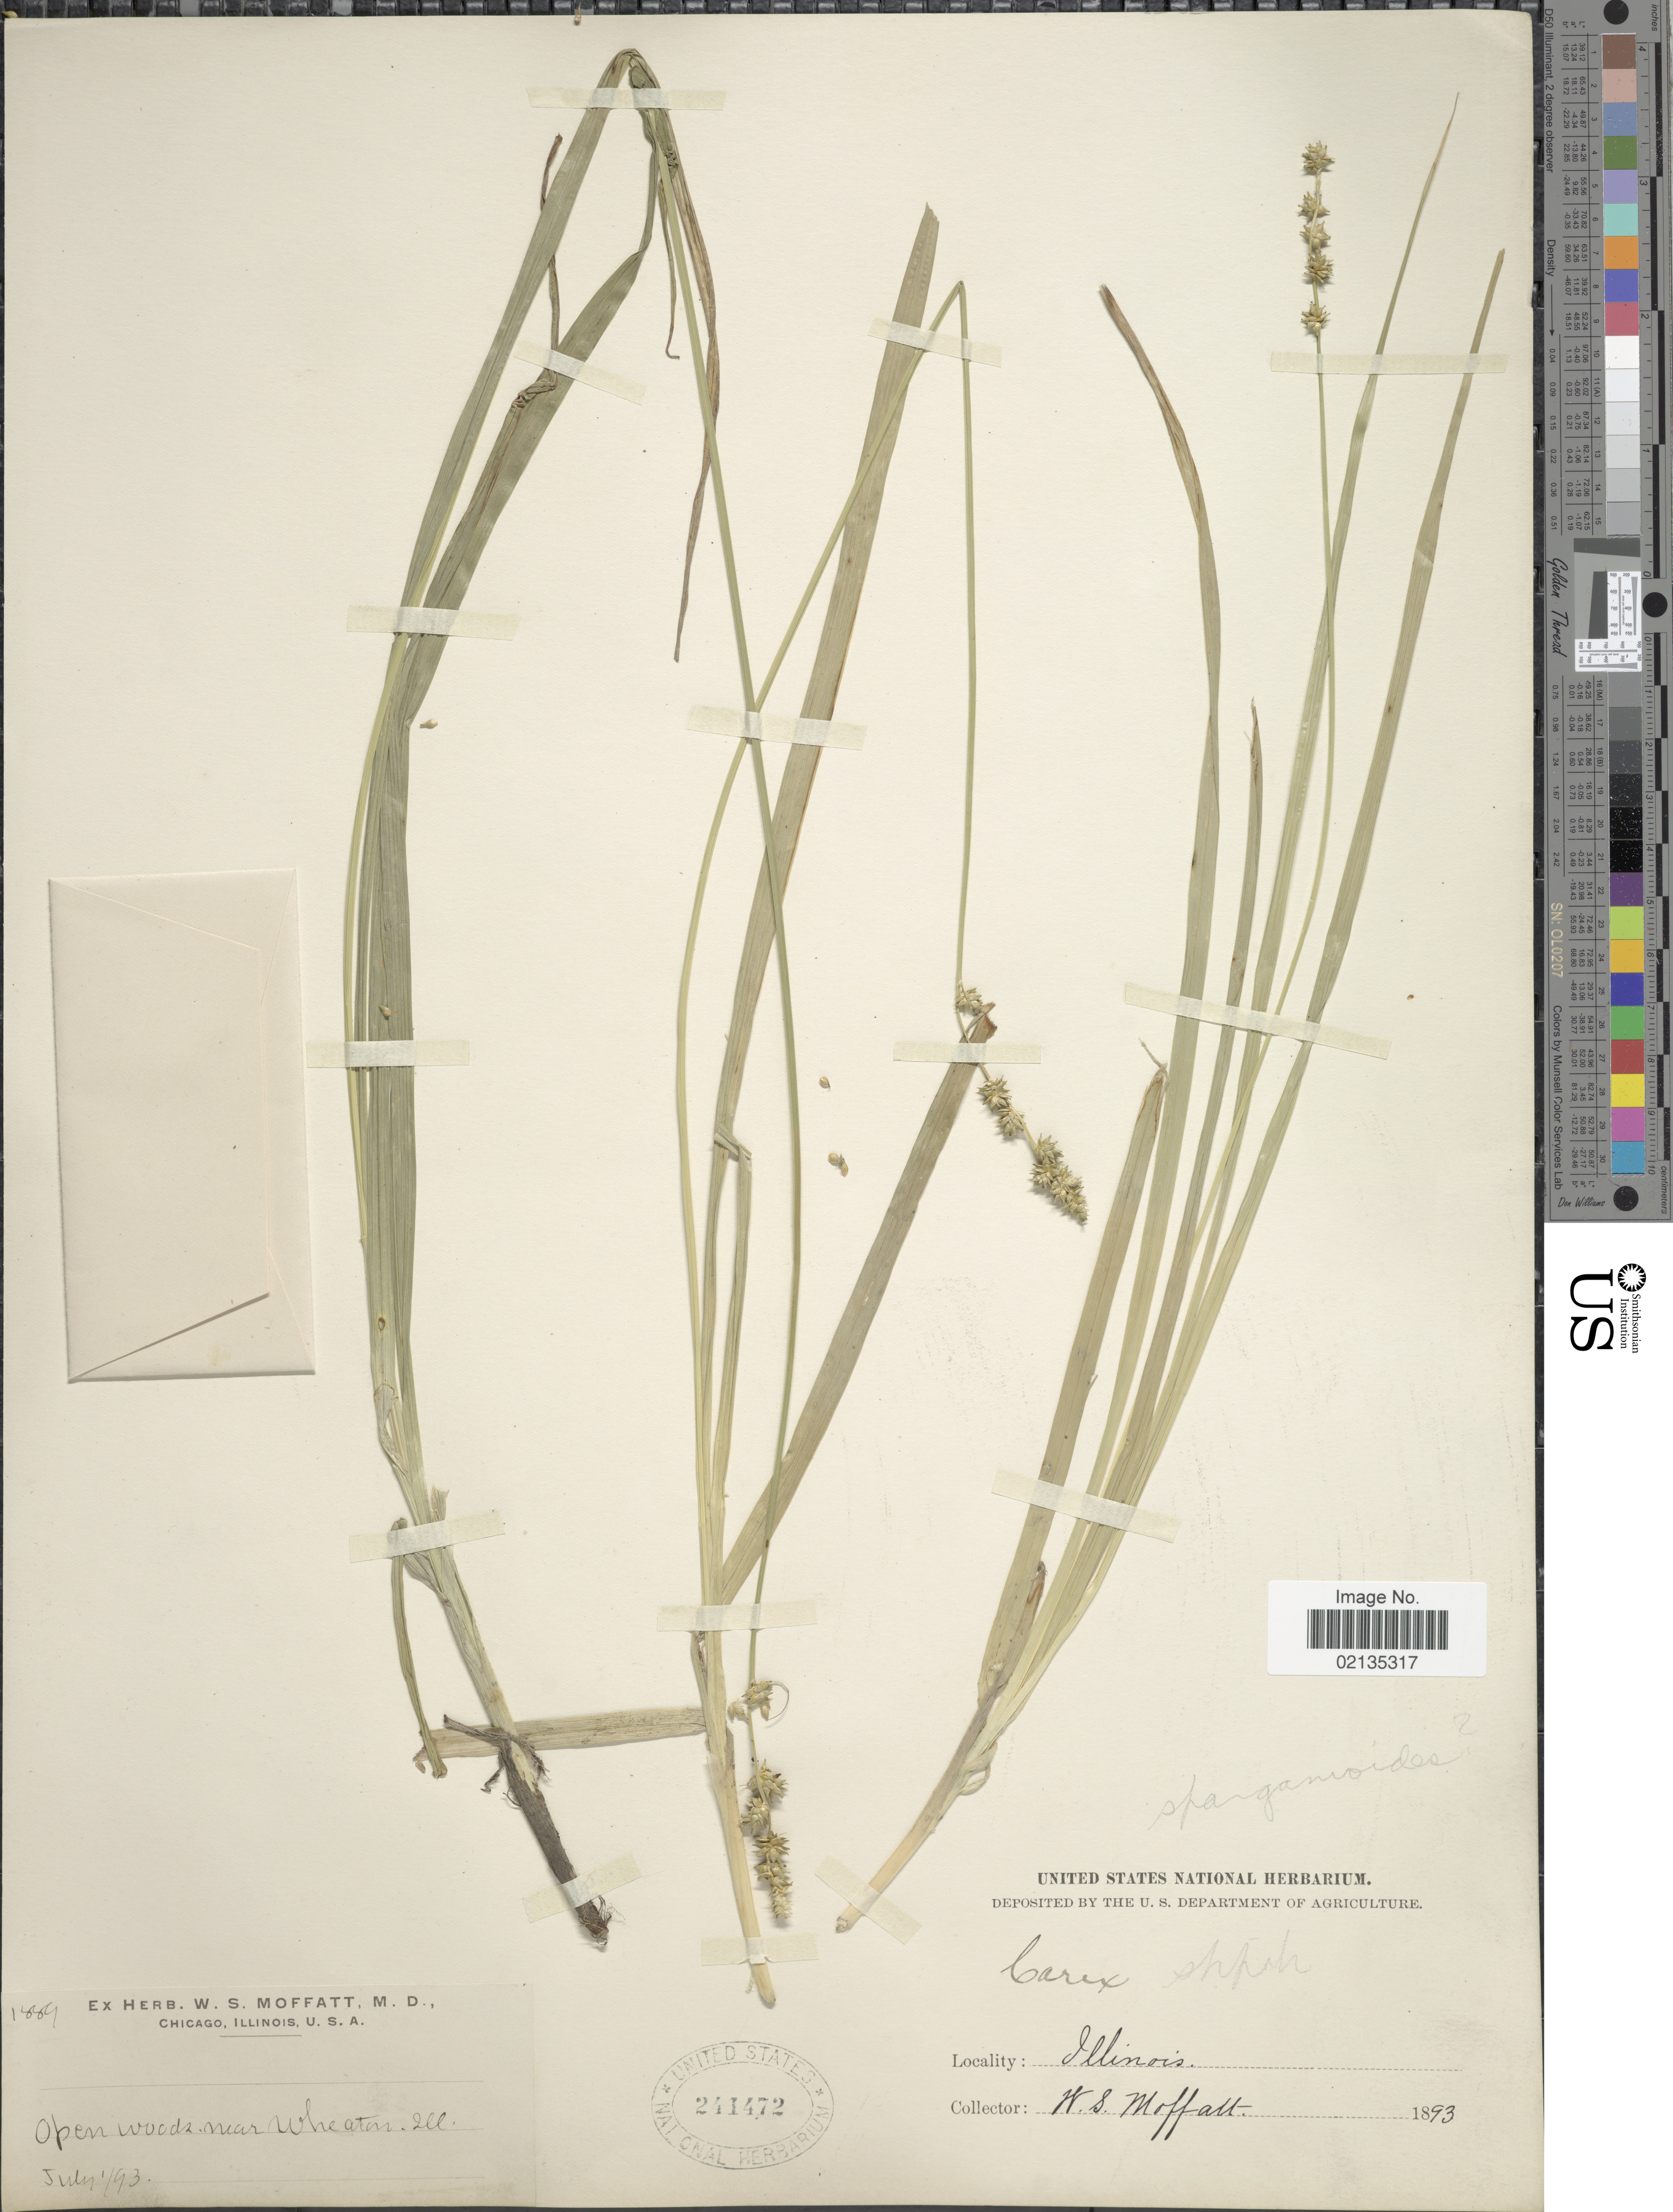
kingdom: Plantae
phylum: Tracheophyta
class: Liliopsida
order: Poales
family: Cyperaceae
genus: Carex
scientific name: Carex stipata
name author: Muhl. ex Willd.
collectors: W. Moffatt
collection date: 1893-07-01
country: United States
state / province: Illinois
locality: Open woods near Wheaton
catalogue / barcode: US 241472